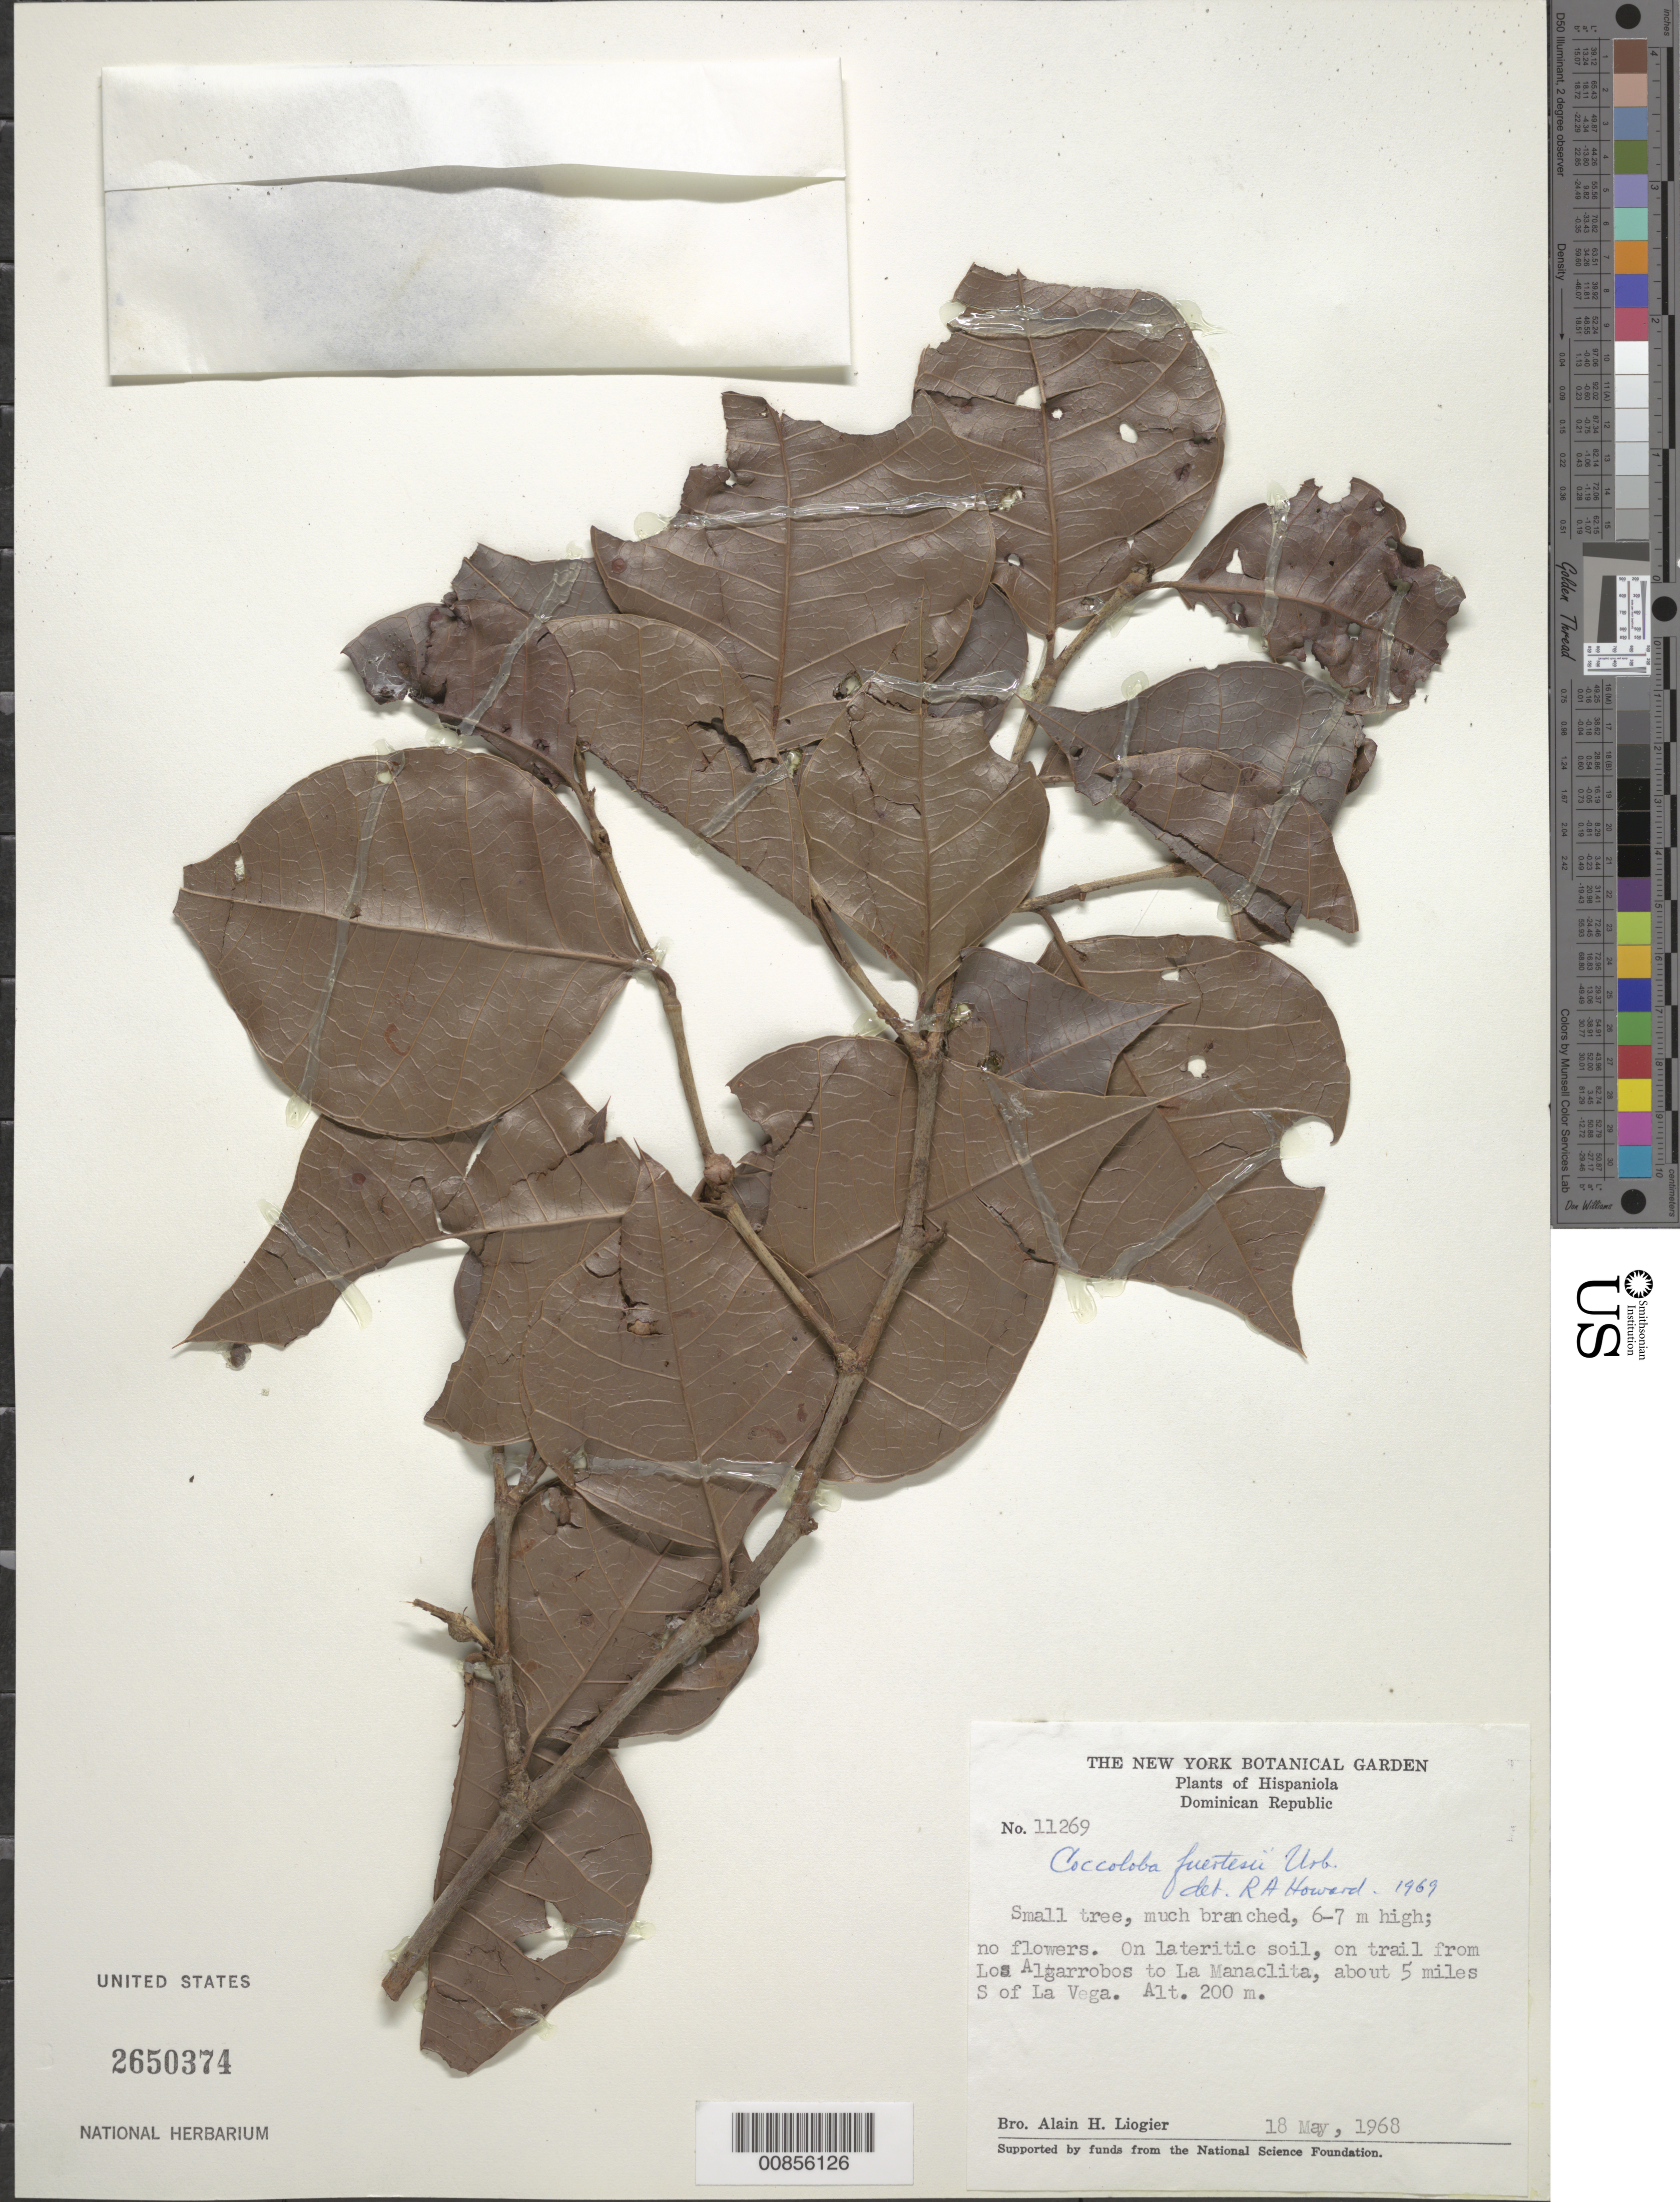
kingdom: Plantae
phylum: Tracheophyta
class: Magnoliopsida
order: Caryophyllales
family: Polygonaceae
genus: Coccoloba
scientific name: Coccoloba fuertesii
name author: Urb.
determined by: Howard, R. A.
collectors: A. H. Liogier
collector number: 11269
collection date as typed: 18 May 1968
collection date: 1968-05-18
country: Dominican Republic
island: Hispaniola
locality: On trail from Los Algarrobos to La Manaclita, about 5 miles S of La Vega.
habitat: On lateritic soil.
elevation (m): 200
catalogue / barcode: US 1304572